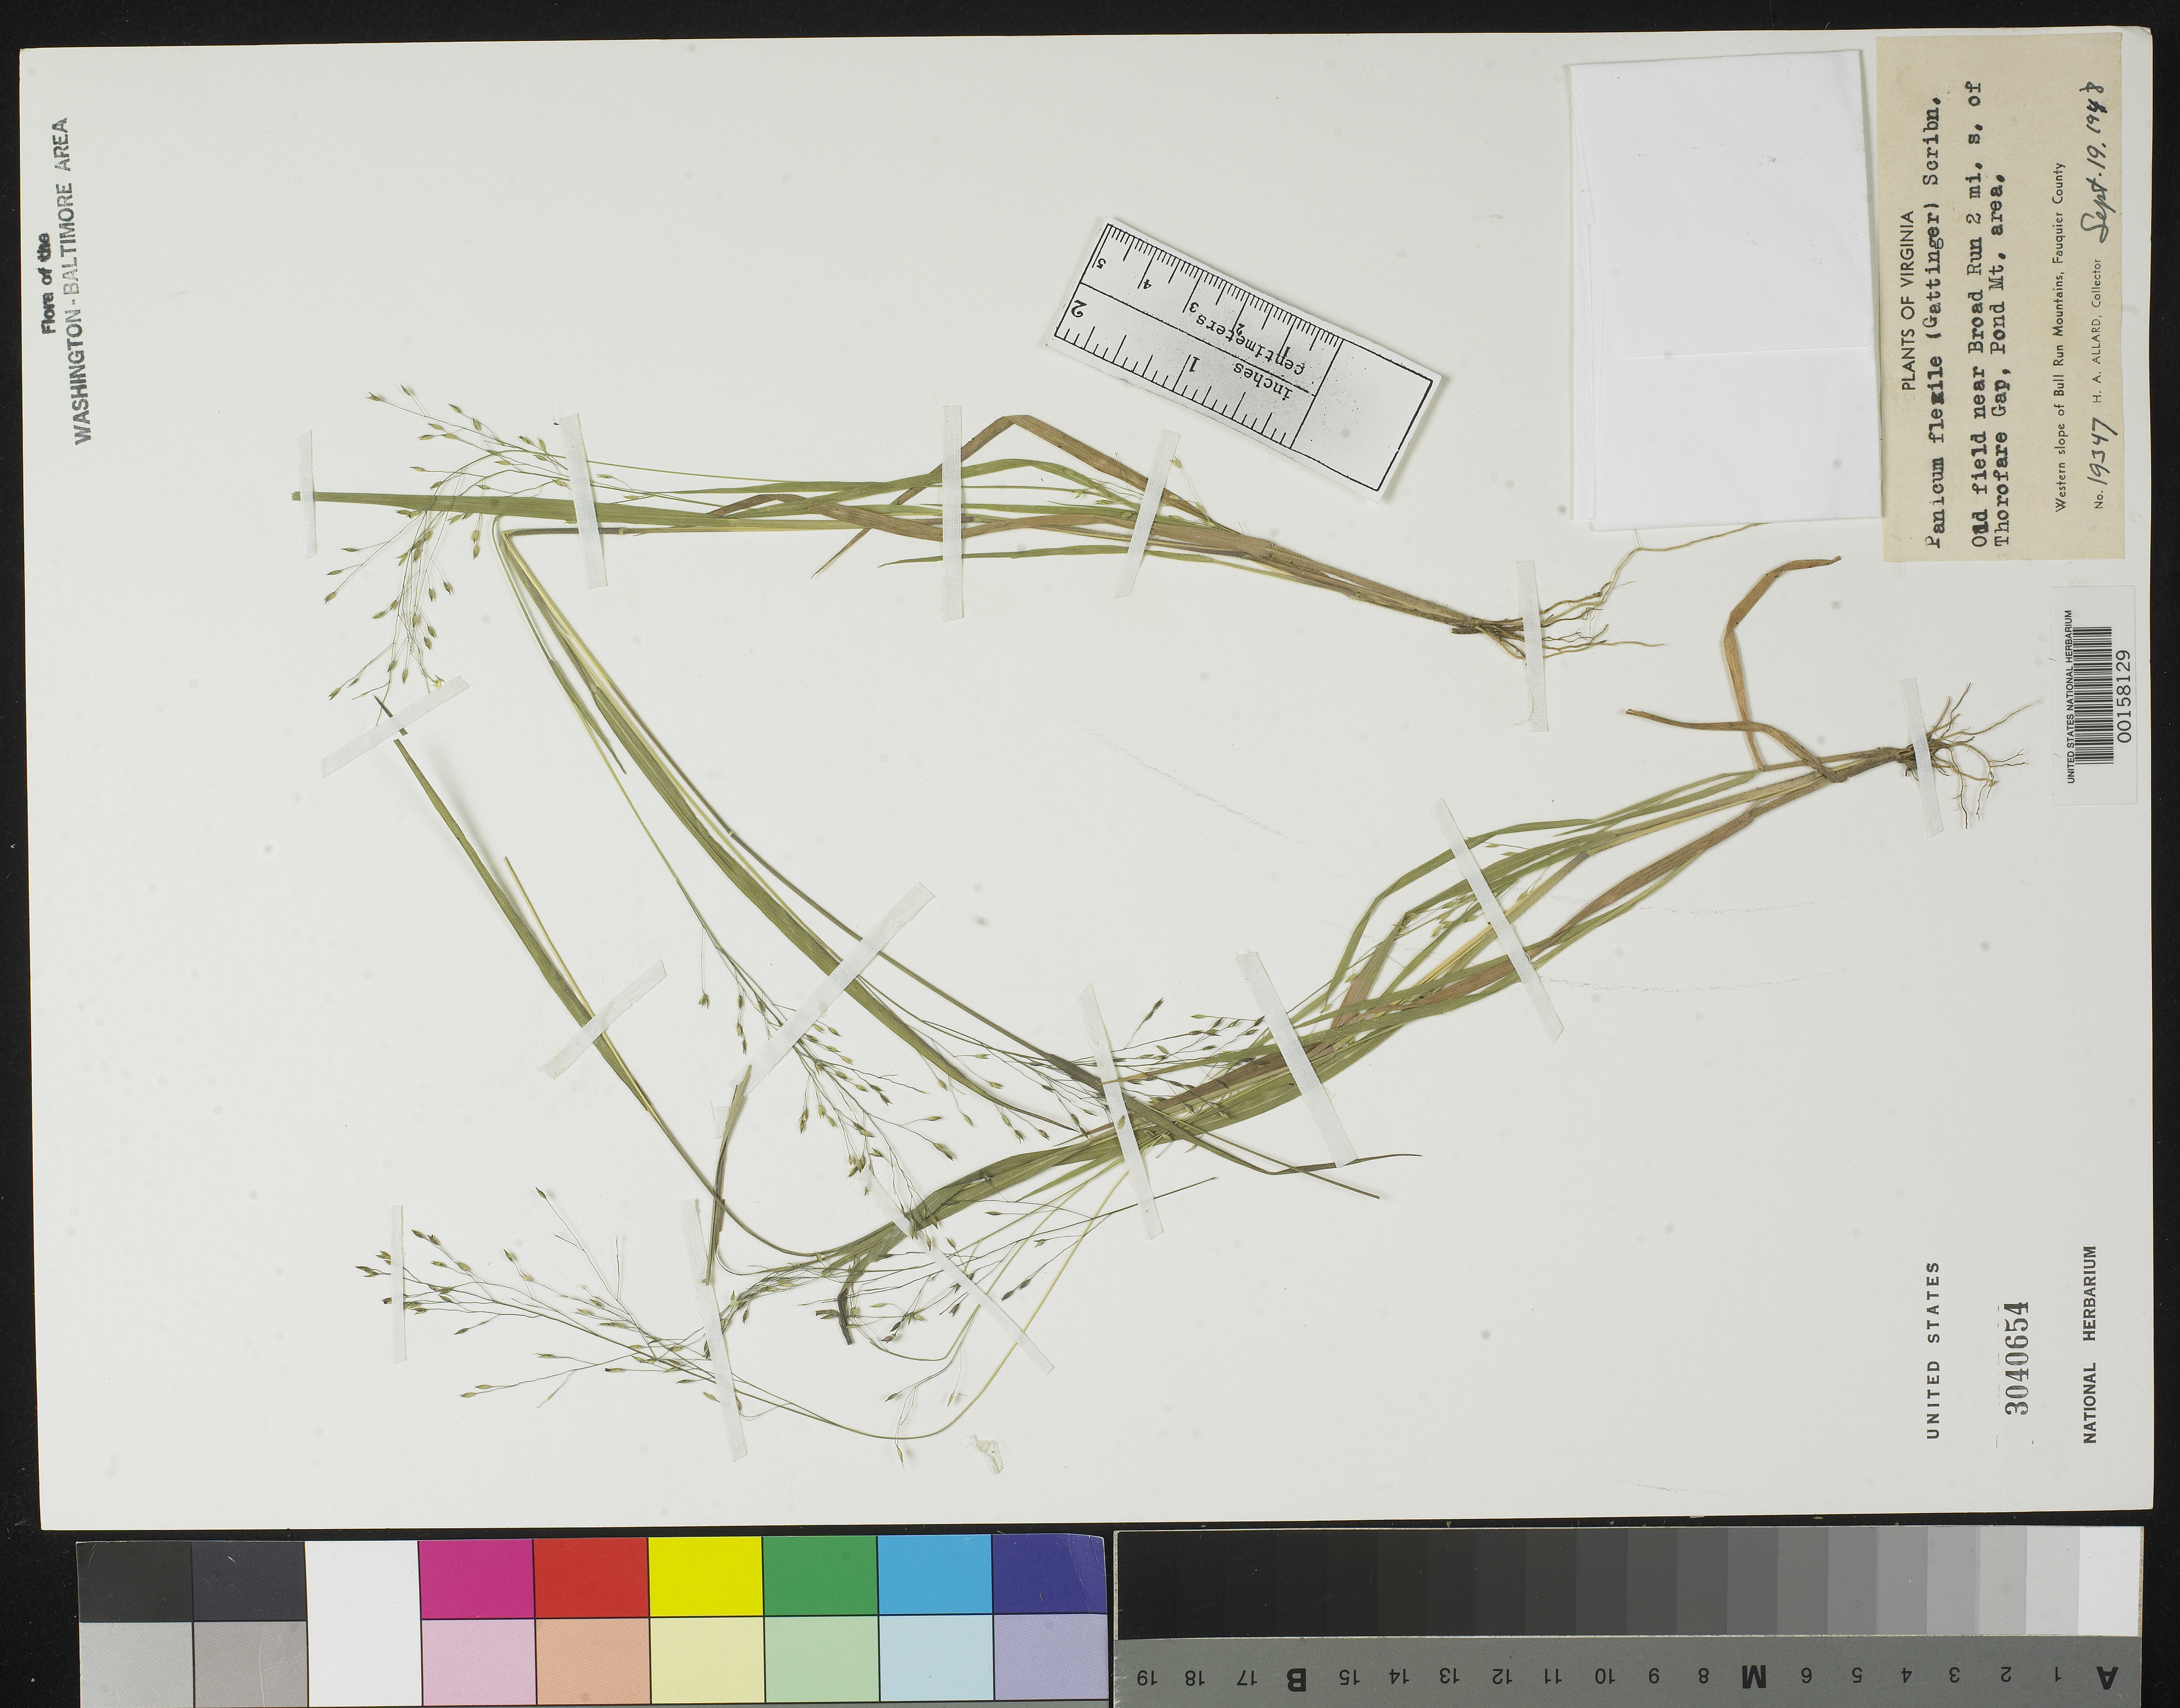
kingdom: Plantae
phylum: Tracheophyta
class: Liliopsida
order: Poales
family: Poaceae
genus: Panicum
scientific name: Panicum flexile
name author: (Gatt.) Scribn.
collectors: H. A. Allard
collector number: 19347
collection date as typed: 19 Sep 1948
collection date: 1948-09-19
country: United States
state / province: Virginia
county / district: Fauquier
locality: Slope of Bull Run Mountains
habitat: Old field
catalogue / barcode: US 3040654